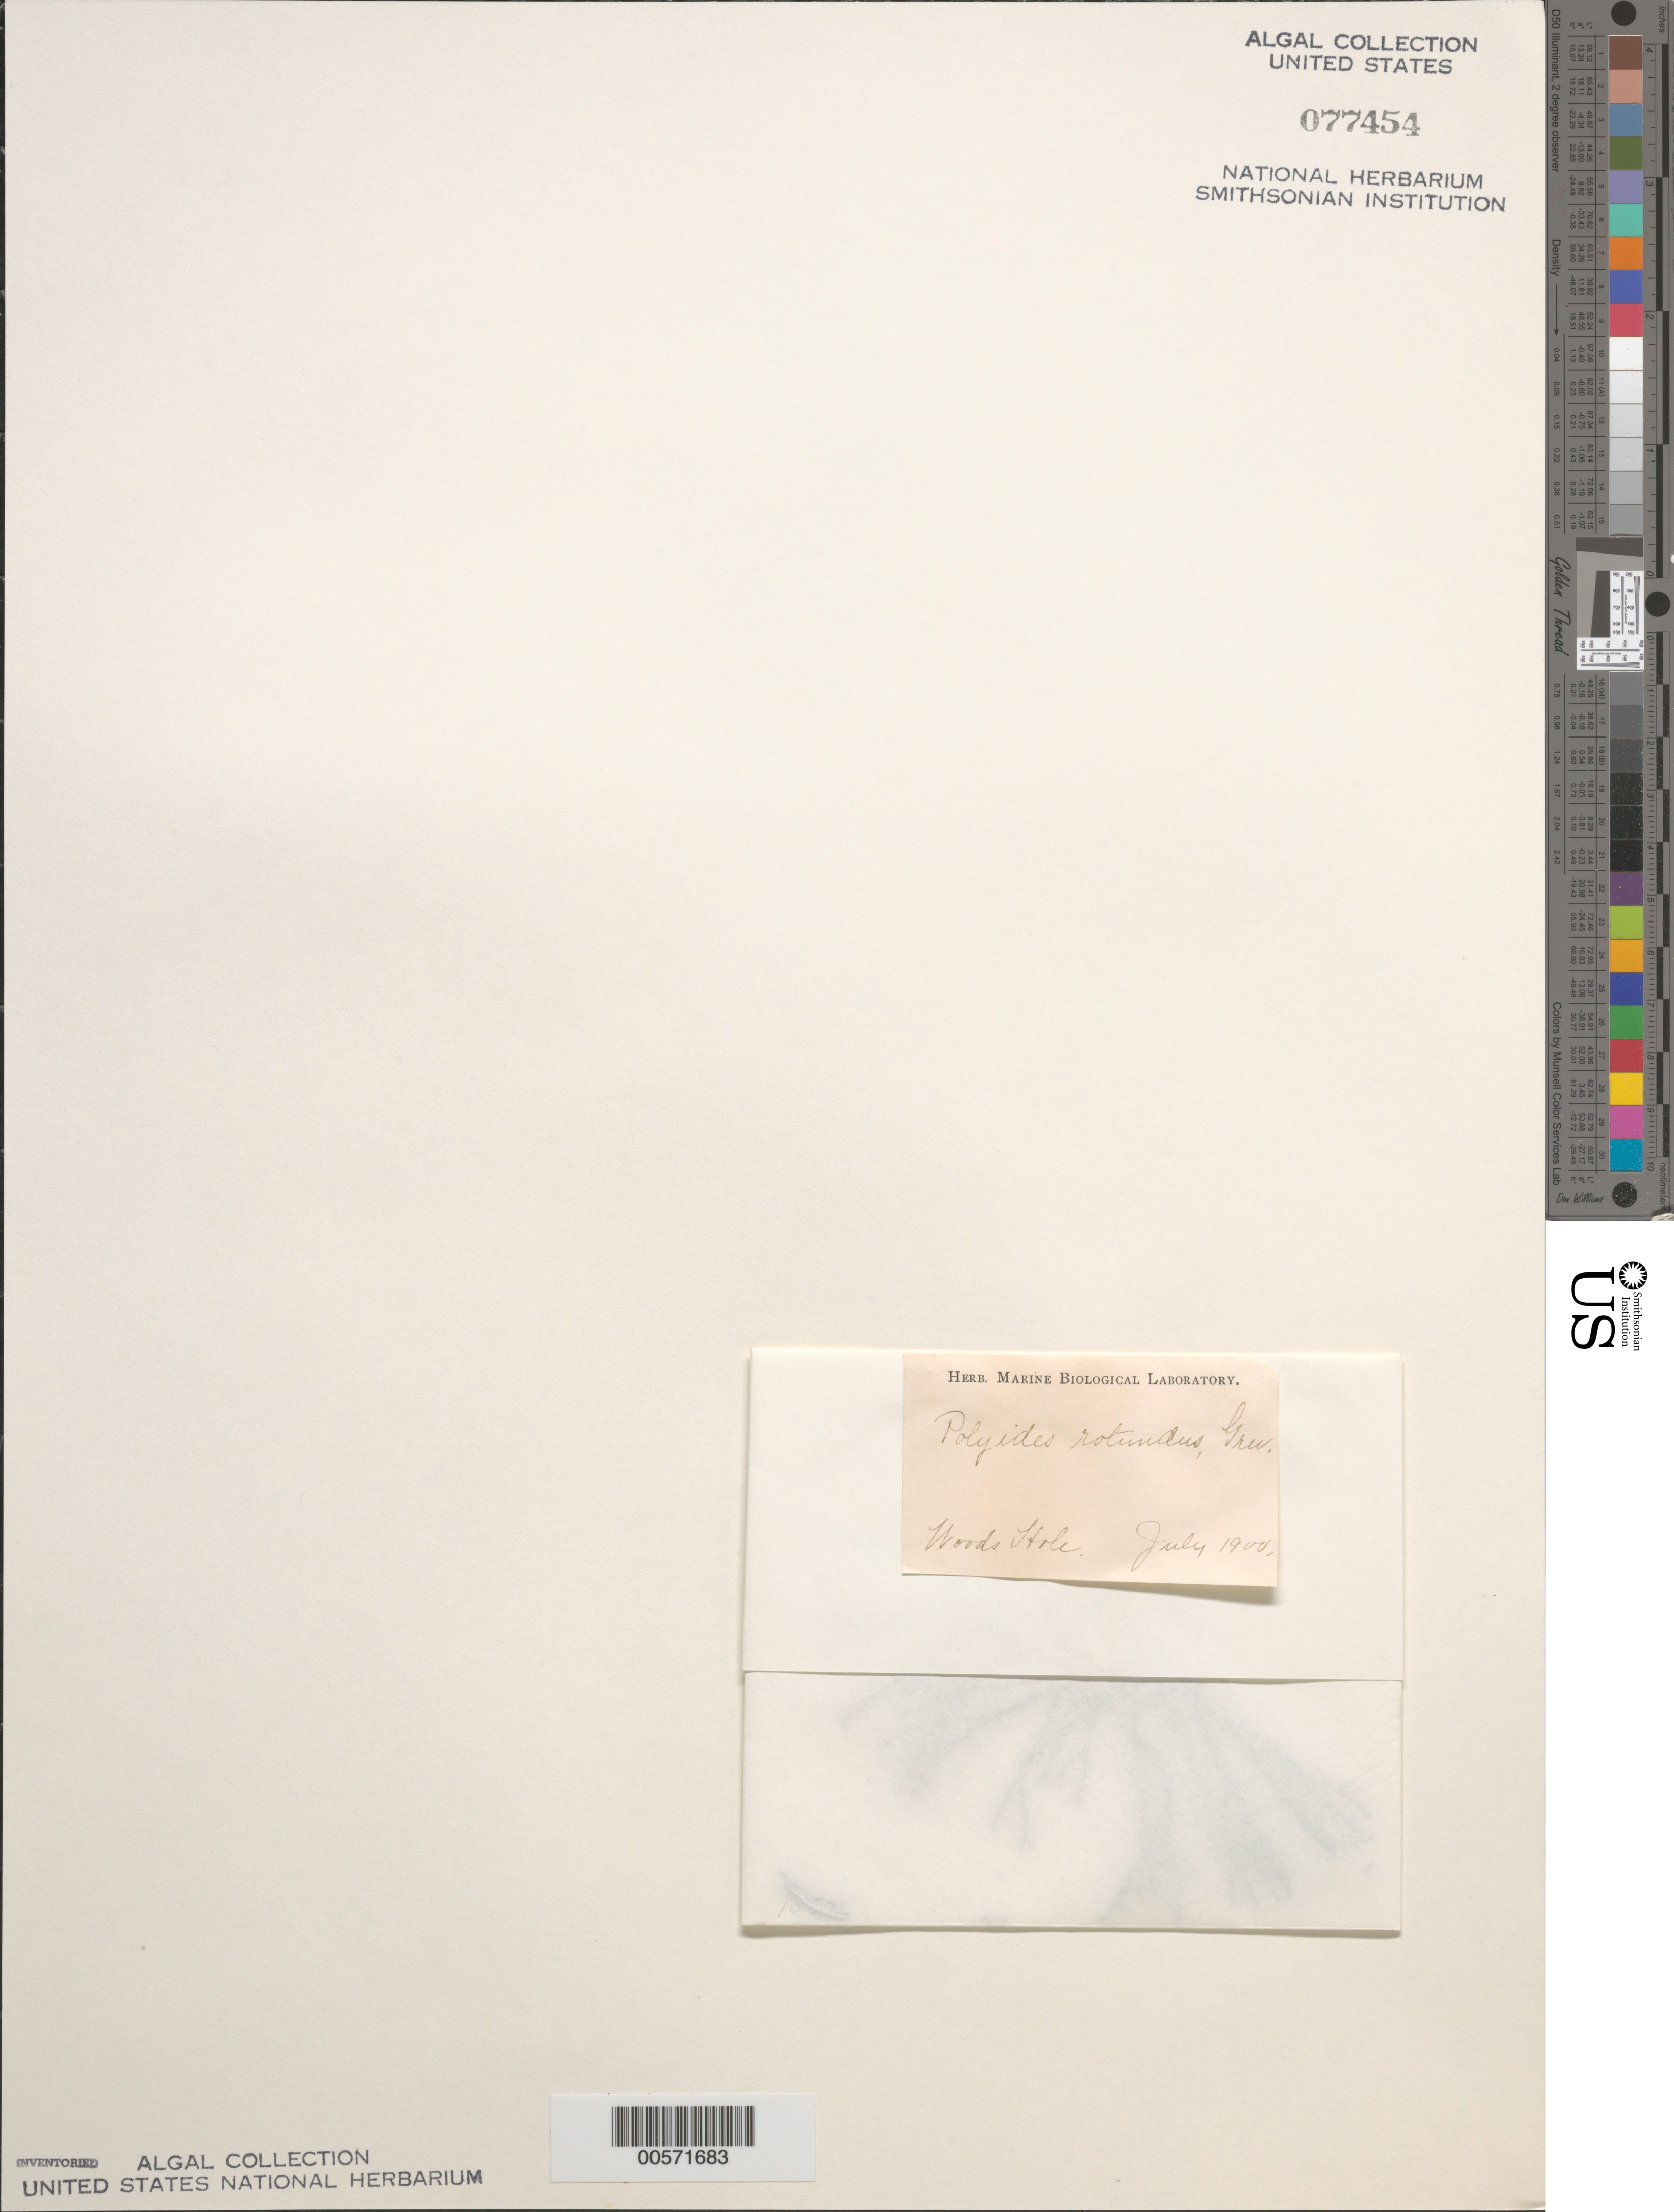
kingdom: Plantae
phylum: Rhodophyta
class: Florideophyceae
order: Gigartinales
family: Polyidaceae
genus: Polyides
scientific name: Polyides rotunda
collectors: Marine Biological Lab (Herb.)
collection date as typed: Jul 1900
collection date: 1900-07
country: United States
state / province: Massachusetts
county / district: Barnstable County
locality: Woods Hole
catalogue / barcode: US 77454